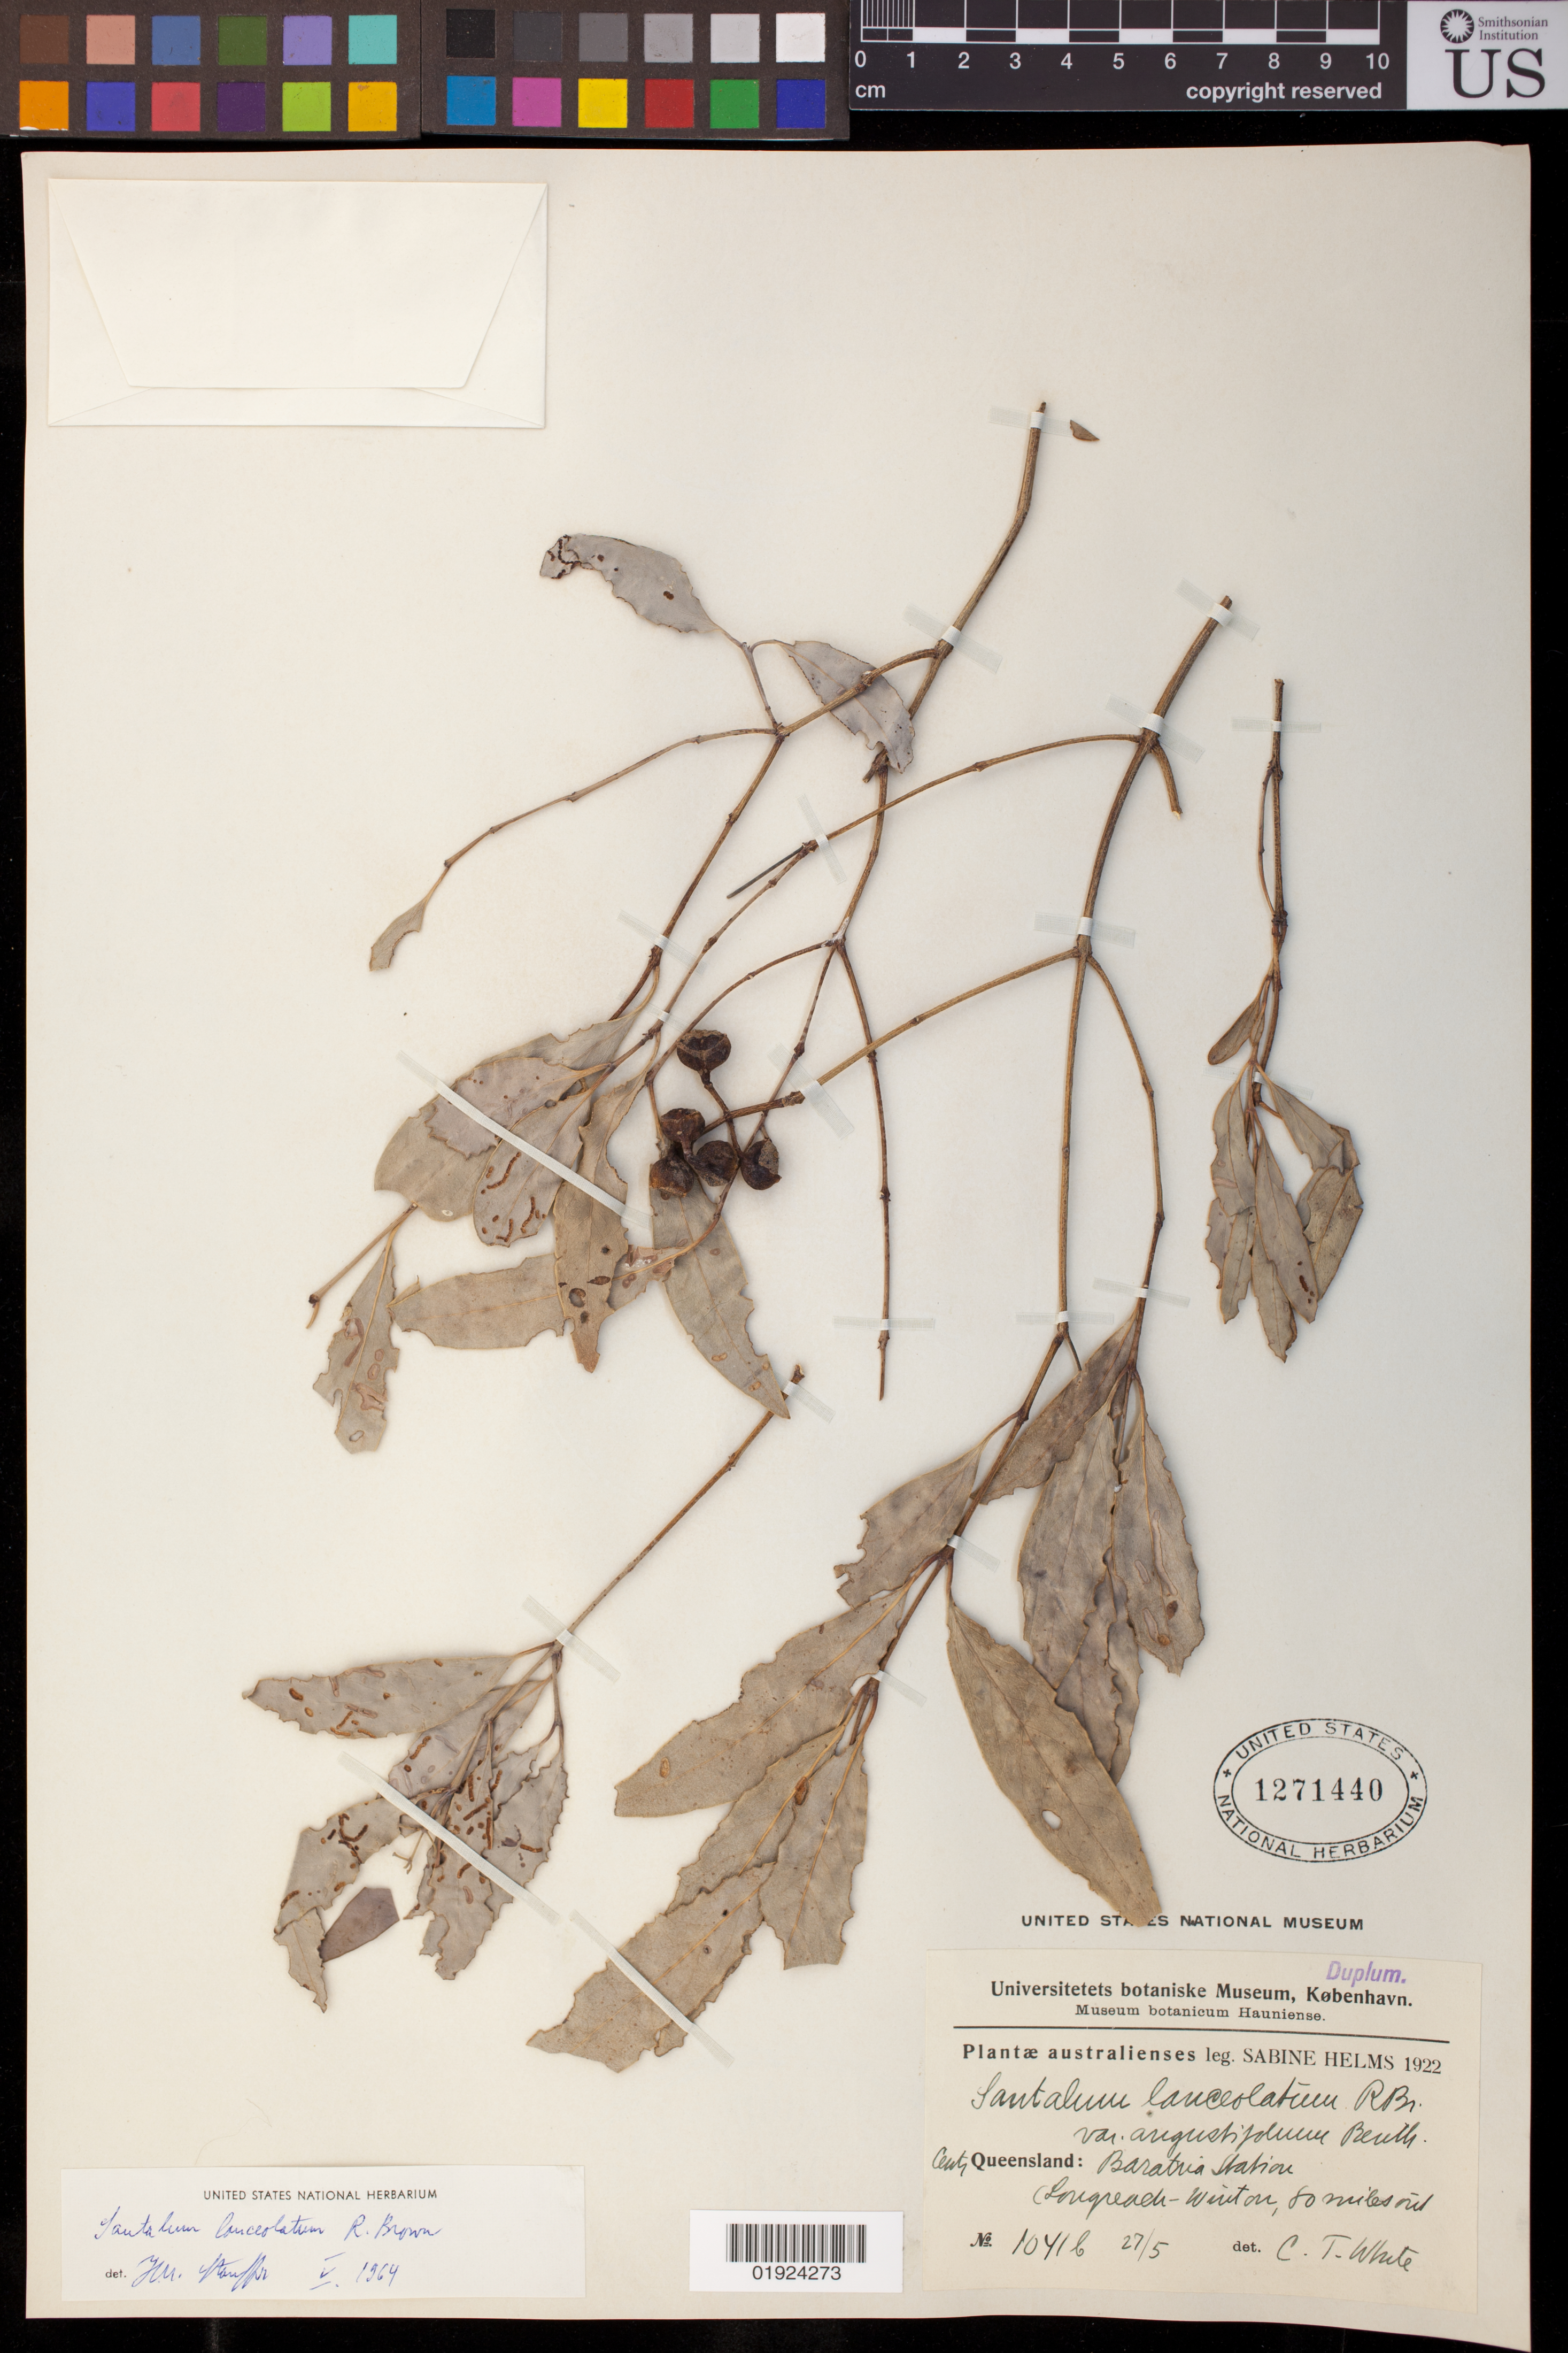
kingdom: Plantae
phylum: Tracheophyta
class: Magnoliopsida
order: Santalales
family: Santalaceae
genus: Santalum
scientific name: Santalum lanceolatum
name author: Schltdl.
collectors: S. Helms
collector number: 1041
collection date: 1922-05-27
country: Australia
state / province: Queensland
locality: Bartria Station, Longreach-Winton, 80 miles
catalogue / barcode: US 1271440